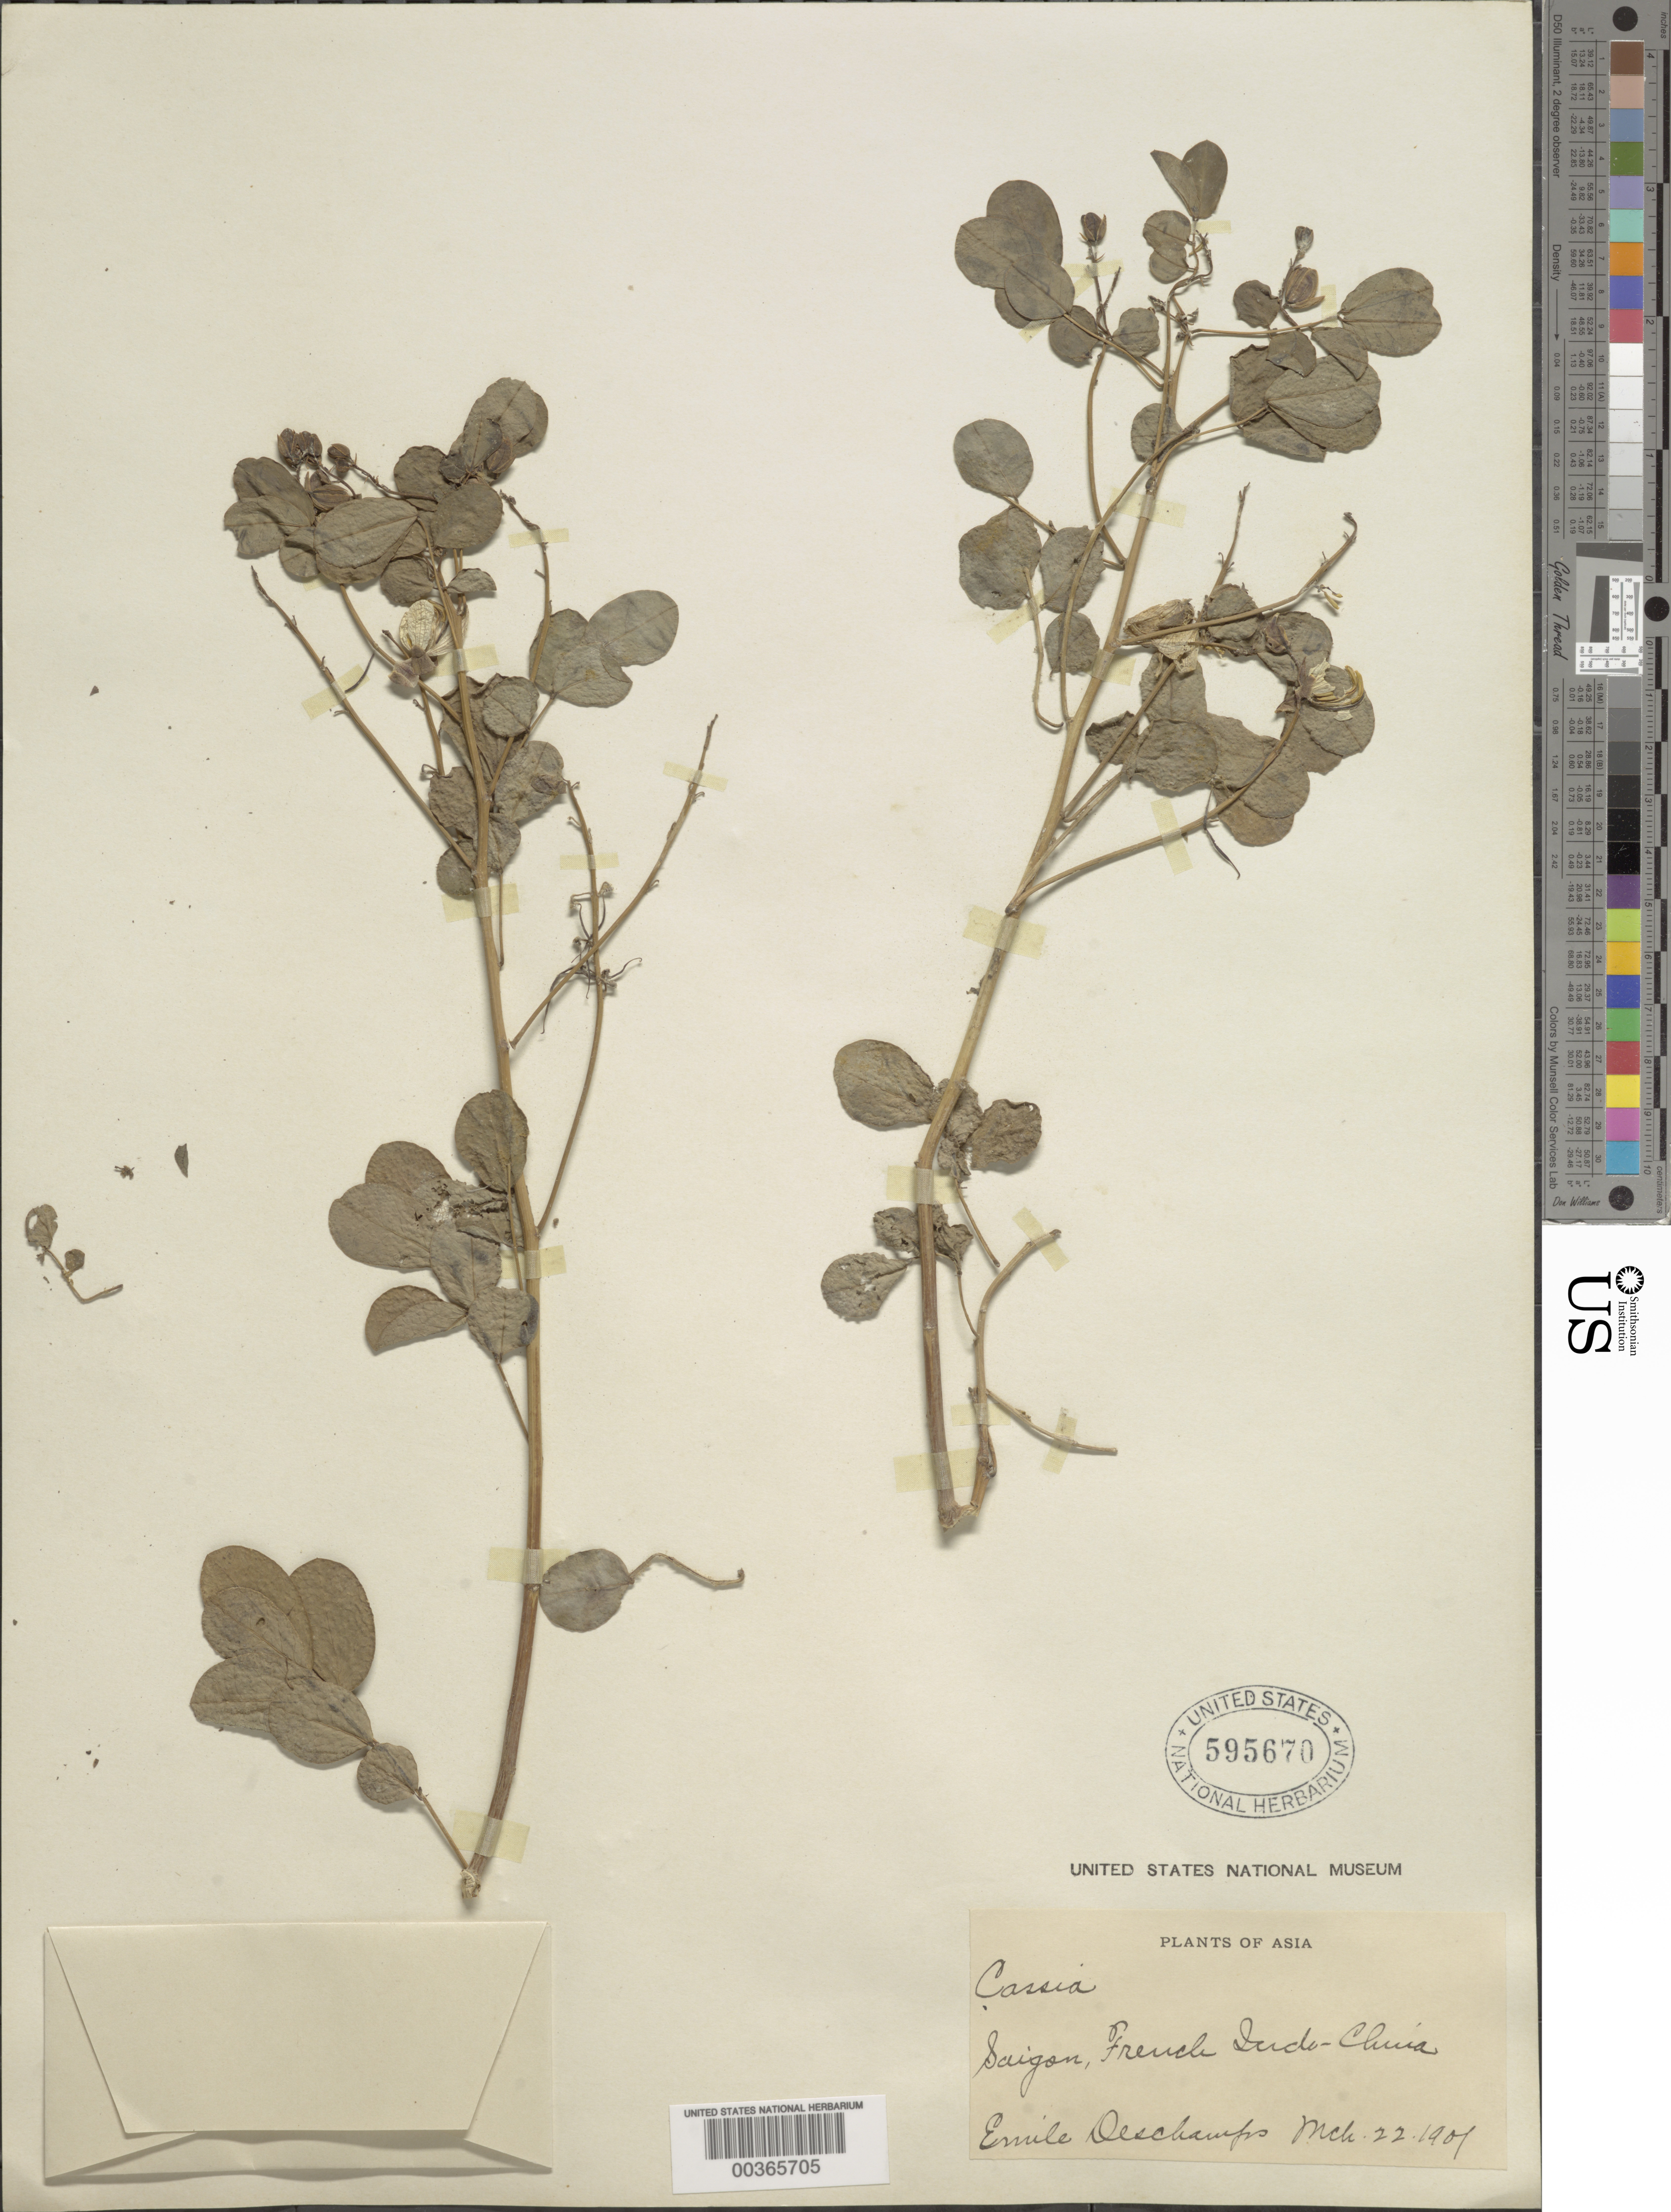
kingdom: Plantae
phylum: Tracheophyta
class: Magnoliopsida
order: Fabales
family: Fabaceae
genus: Senna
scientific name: Senna obtusifolia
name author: (L.) H.S. Irwin & Barneby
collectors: E. Deschamps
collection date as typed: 22 Mar 1901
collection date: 1901-03-22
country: Vietnam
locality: Saigon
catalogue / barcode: US 595670